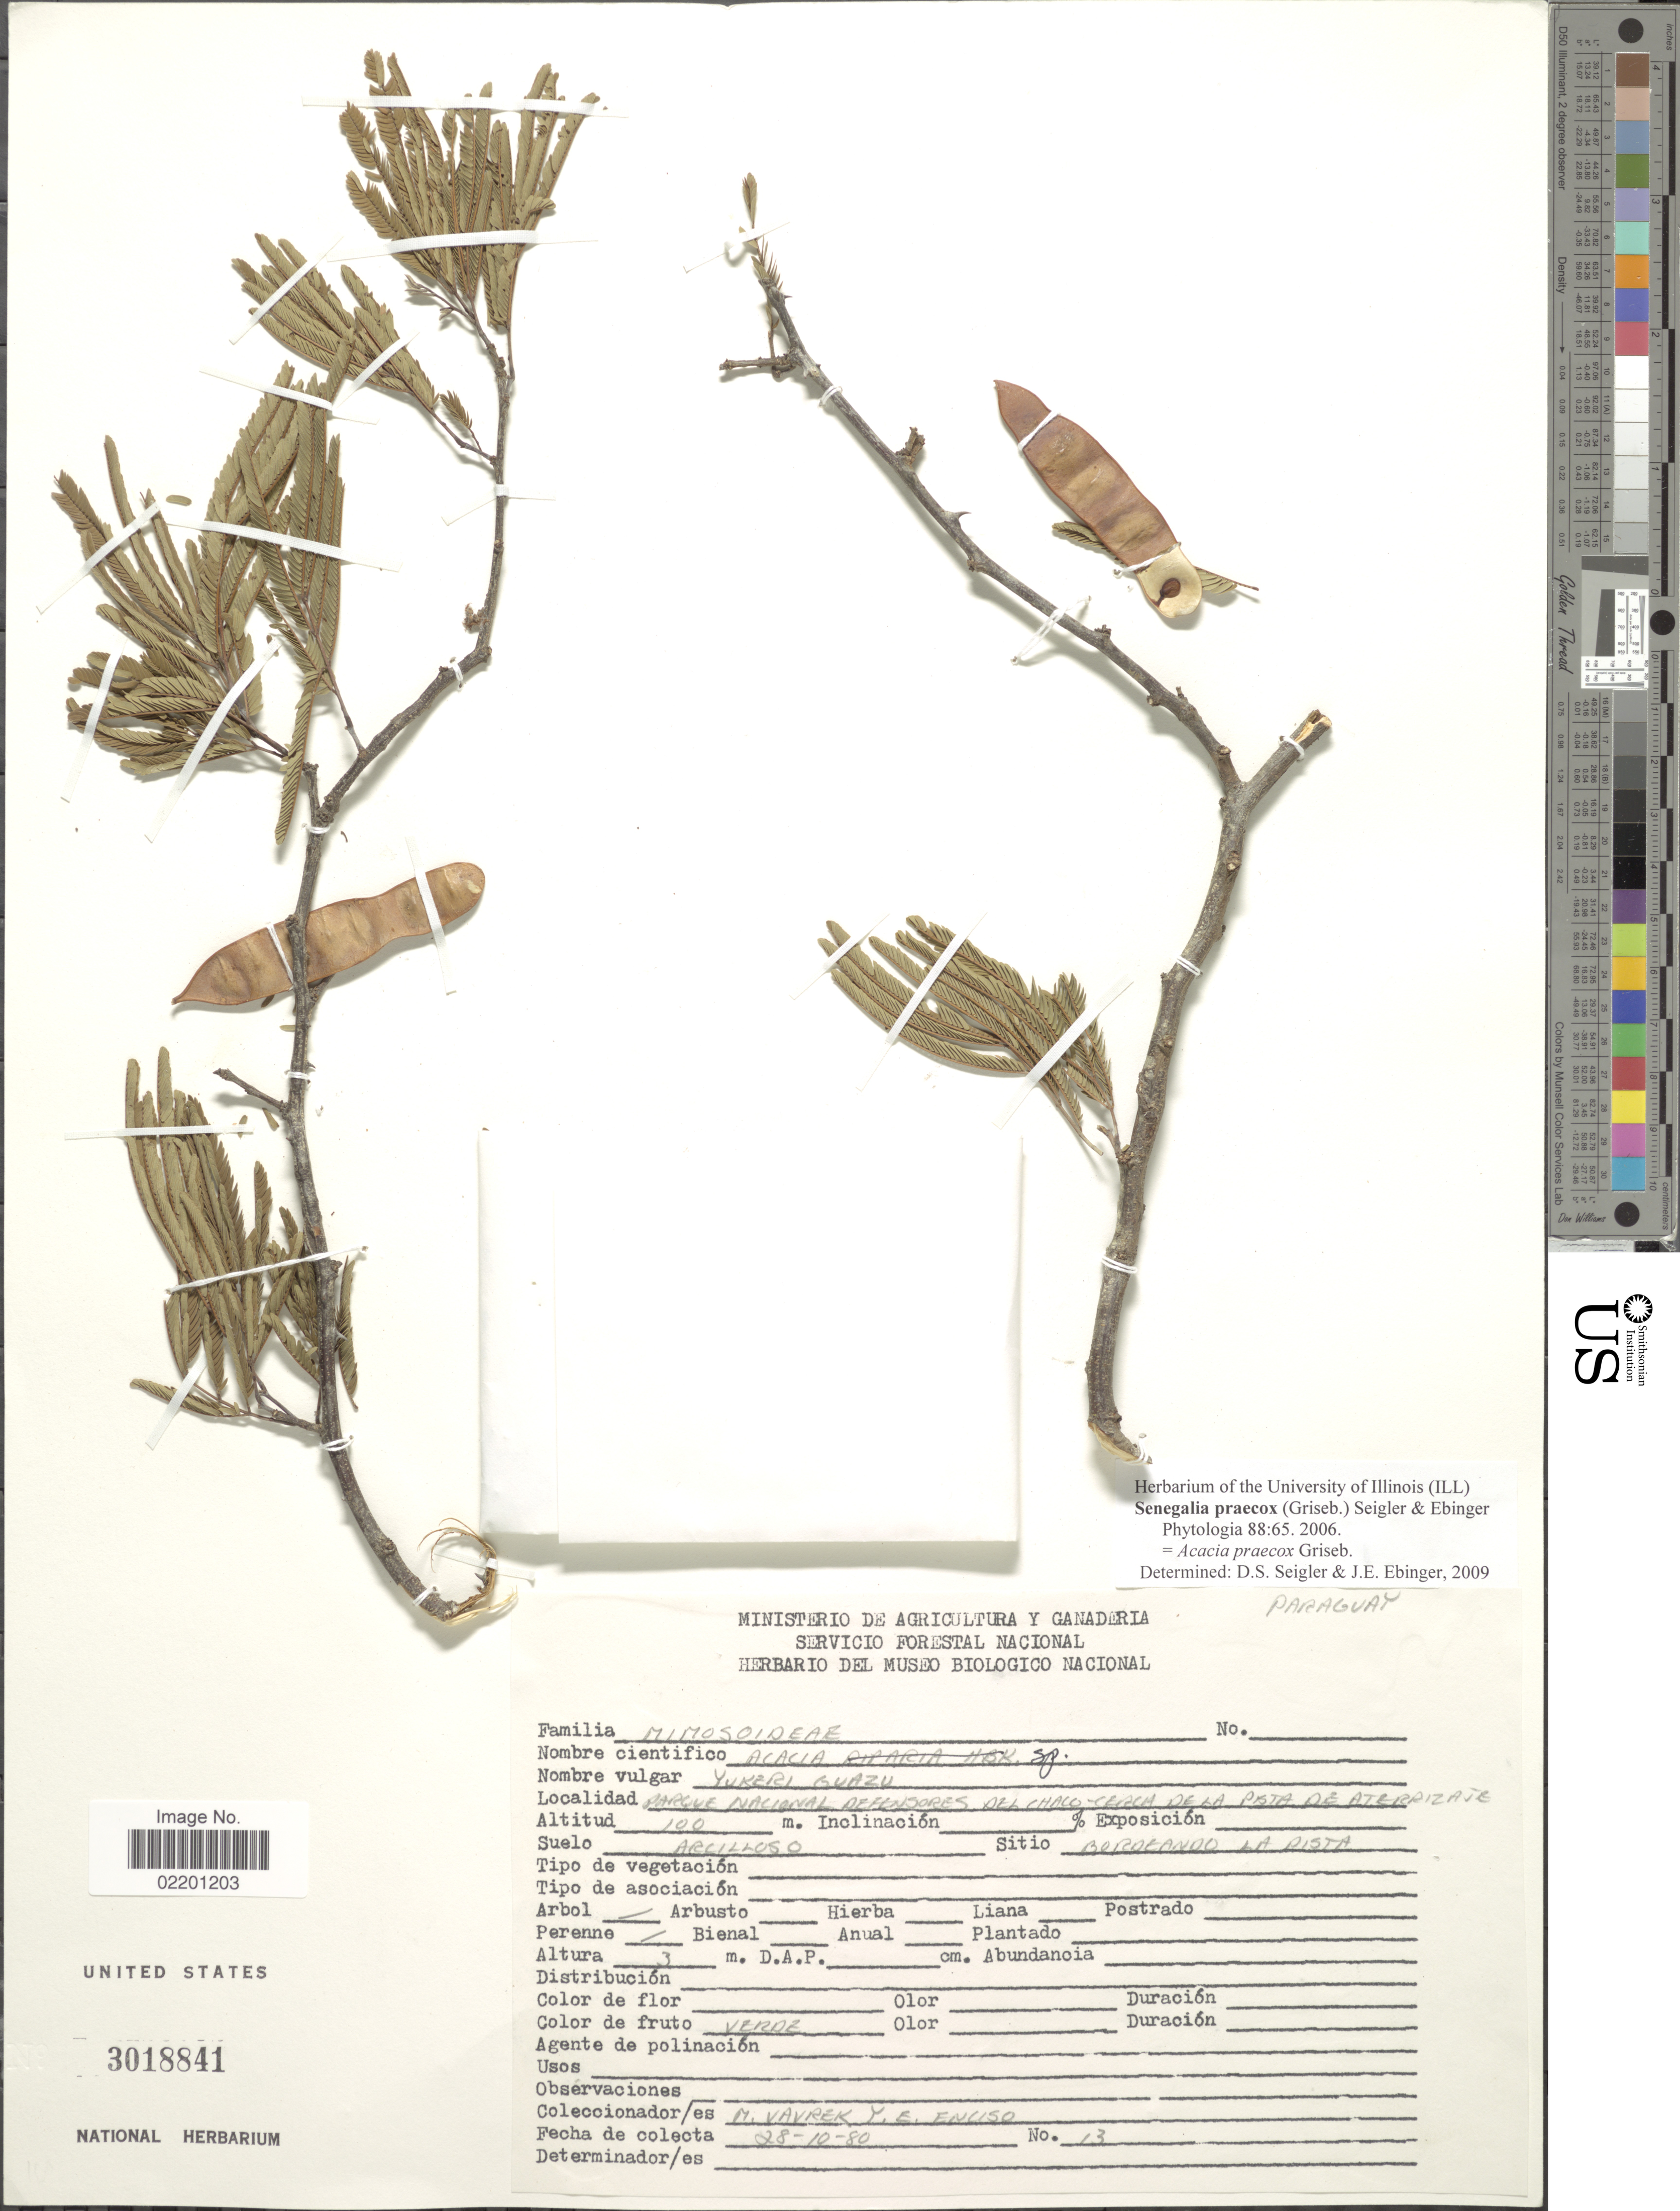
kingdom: Plantae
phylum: Tracheophyta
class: Magnoliopsida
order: Fabales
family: Fabaceae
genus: Senegalia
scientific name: Senegalia praecox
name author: (Griseb.) Seigler & Ebinger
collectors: M. Vavrek & E. Enciso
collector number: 13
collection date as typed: Transcribed d/m/y: 28/10/80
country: Paraguay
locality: Parque Nacional Defensores del Chaco cerca de la Pista de Aterrizaje.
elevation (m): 100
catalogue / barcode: US 3018841